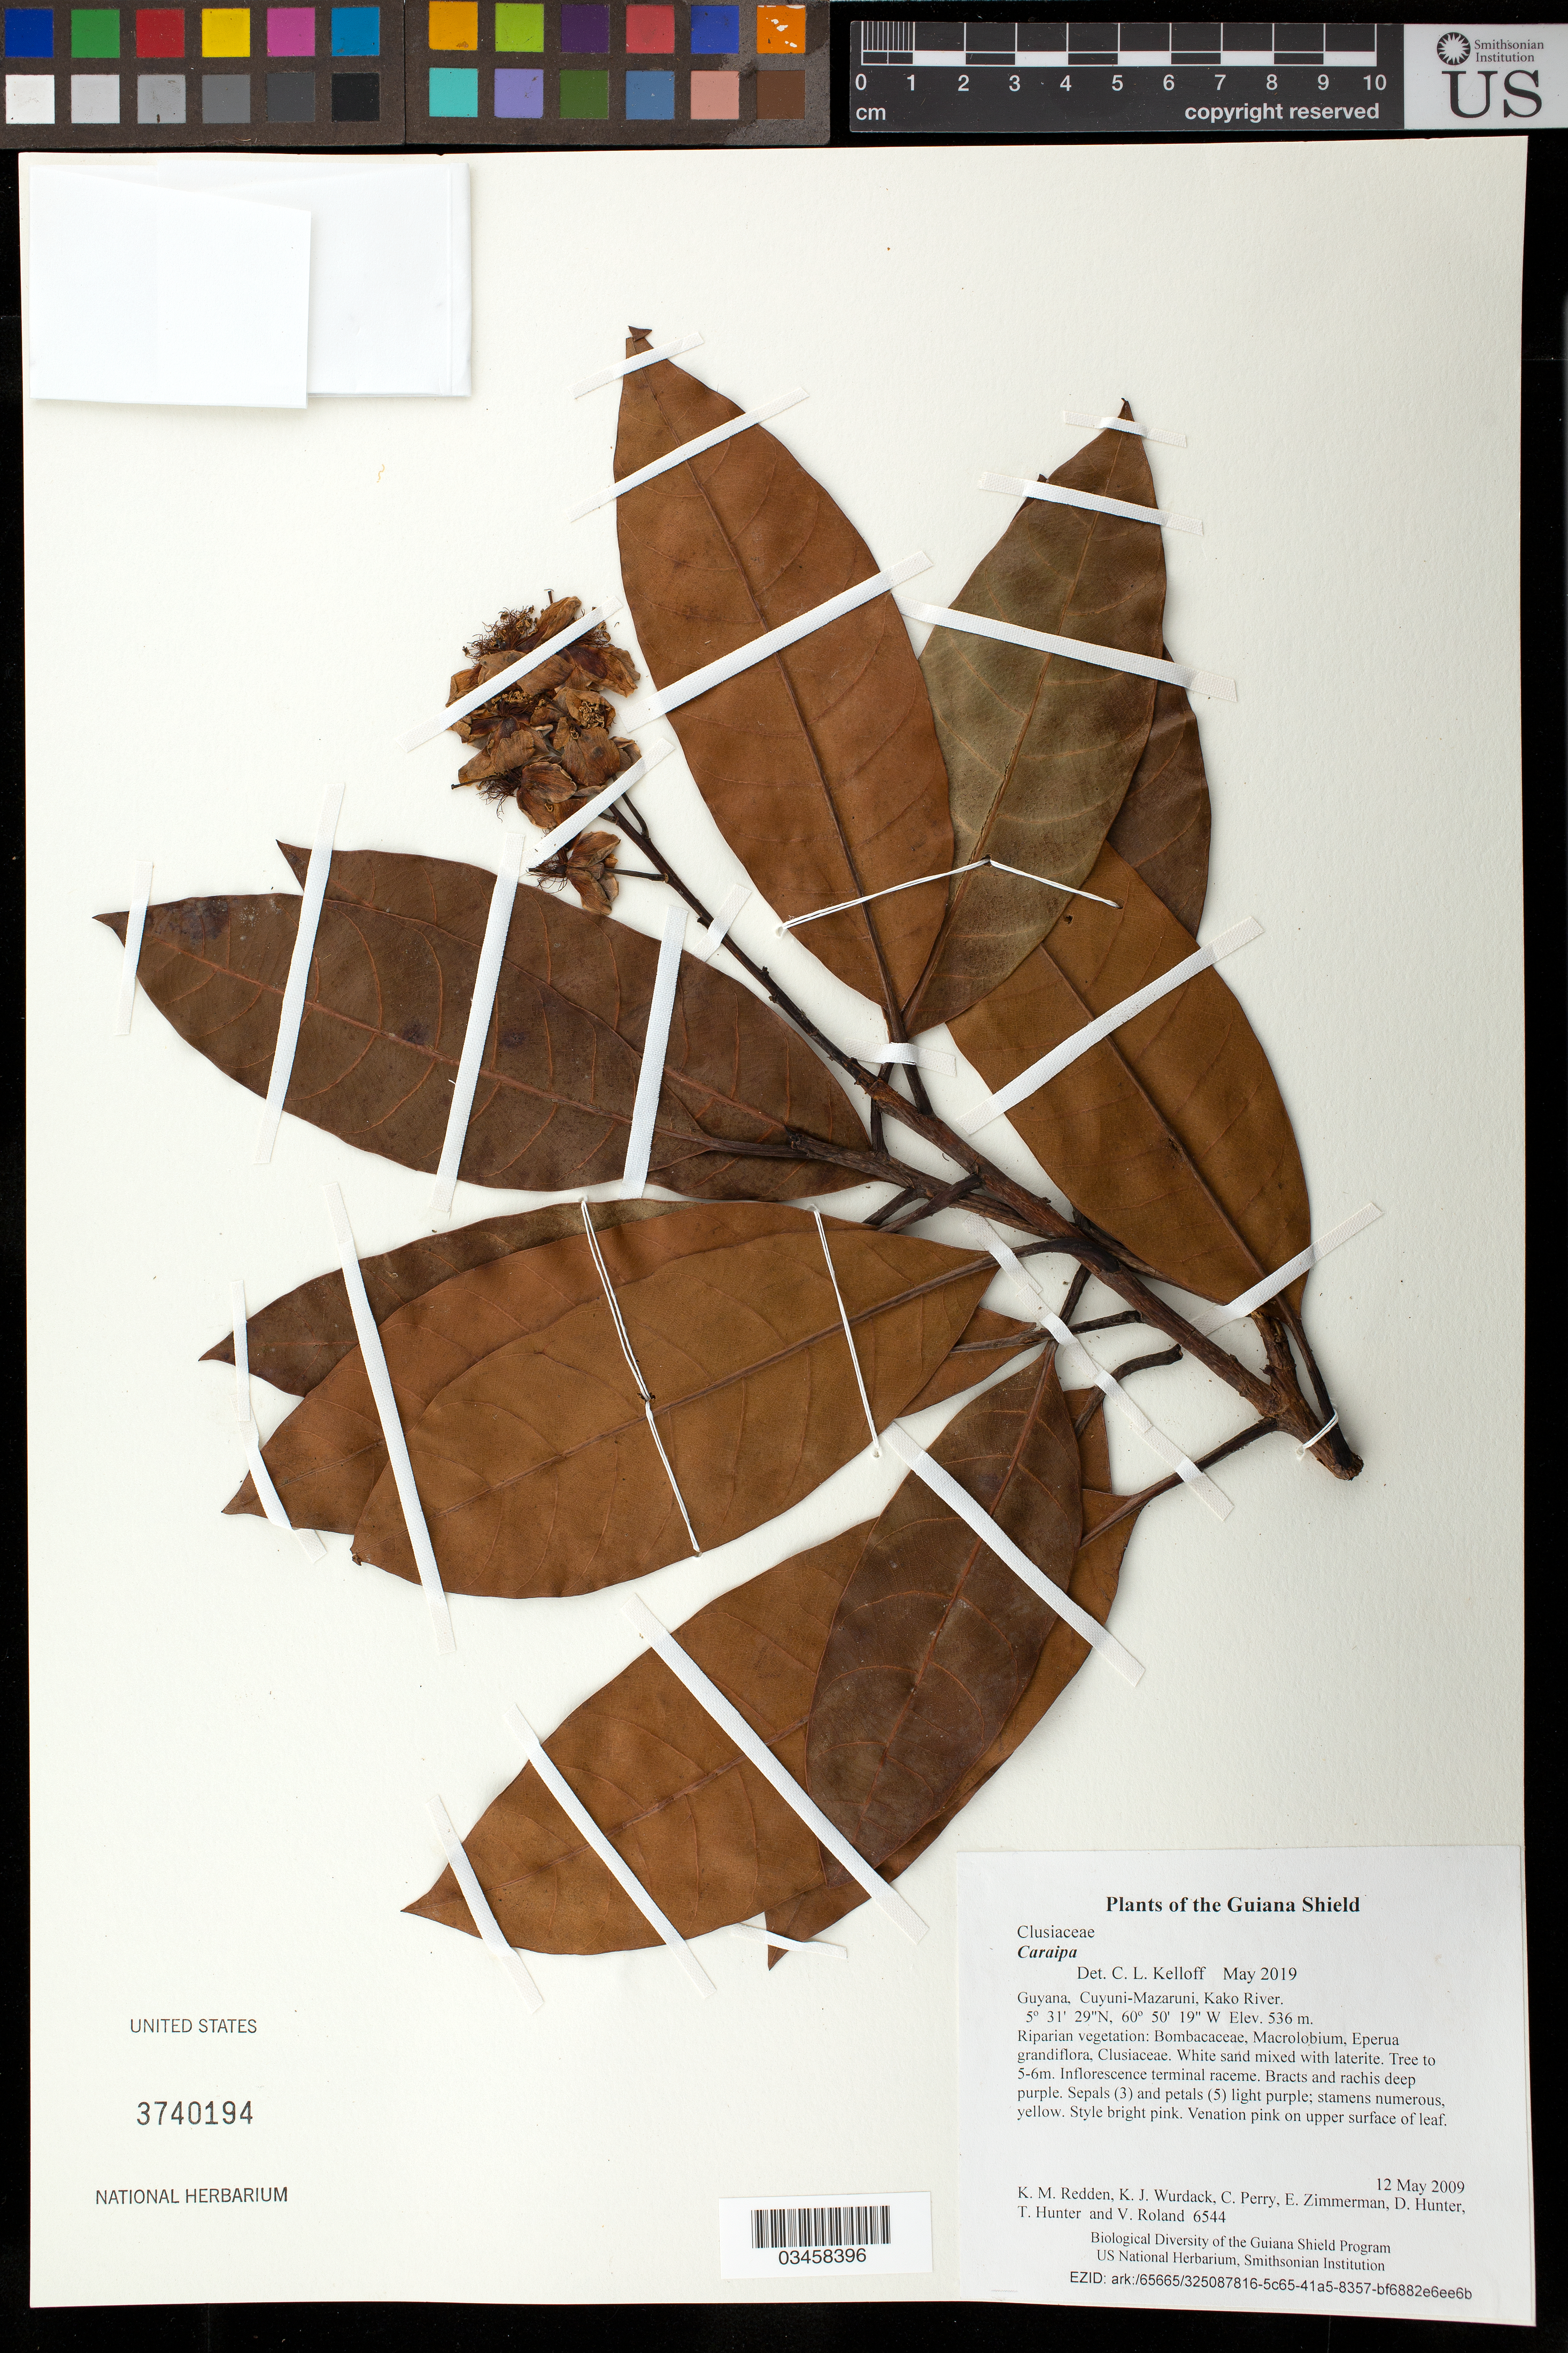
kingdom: Plantae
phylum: Tracheophyta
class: Magnoliopsida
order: Malpighiales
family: Calophyllaceae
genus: Caraipa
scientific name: Caraipa sp.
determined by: Kelloff, C. L.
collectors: K. M. Redden, K. Wurdack, C. Perry, E. Zimmerman, D. Hunter, T. Hunter & V. Roland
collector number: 6544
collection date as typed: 12 May 2009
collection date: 2009-05-12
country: Guyana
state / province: Cuyuni-Mazaruni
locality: Kako River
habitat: Riparian vegetation: Bombacaceae, Macrolobium, Eperua grandiflora, Clusiaceae. White sand mixed with laterite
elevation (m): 536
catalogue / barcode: US 3740194